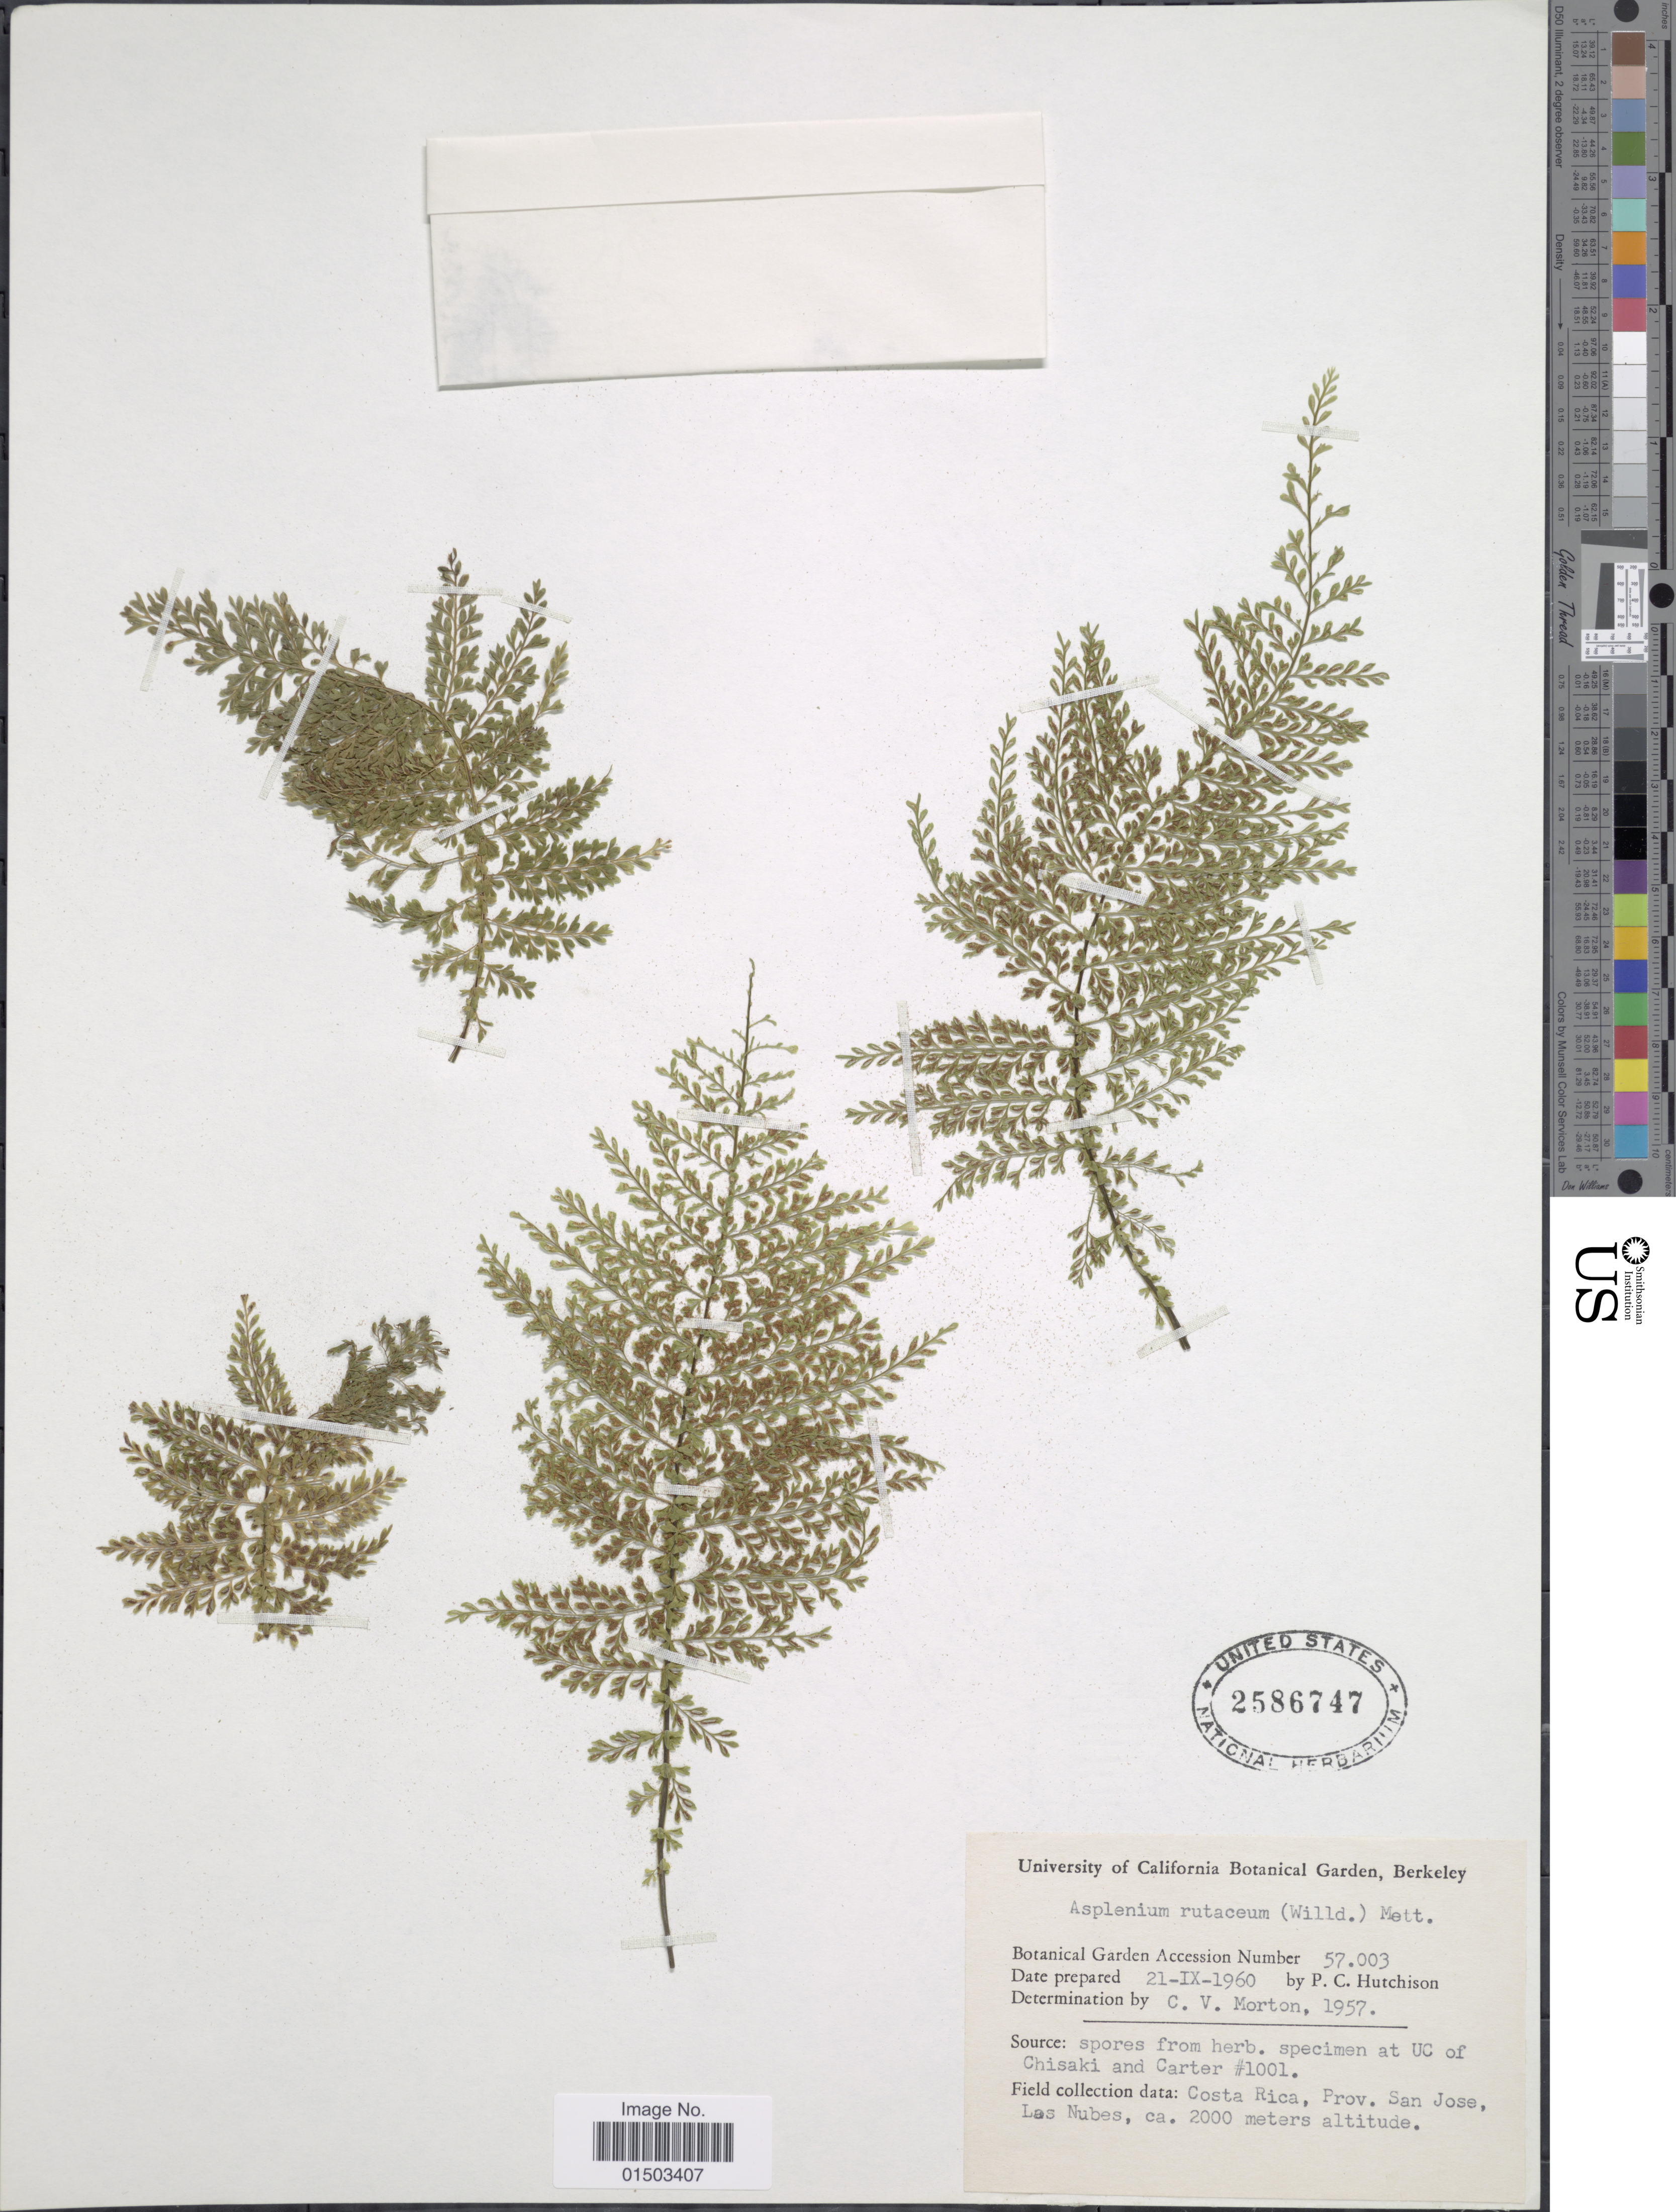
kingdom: Plantae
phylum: Tracheophyta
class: Polypodiopsida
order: Polypodiales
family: Aspleniaceae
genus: Asplenium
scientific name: Asplenium rutaceum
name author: (Willd.) Mett.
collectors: P. C. Hutchison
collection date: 1960-09-21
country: United States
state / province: California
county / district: Alameda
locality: University of California Botanical Garden, Berkeley, Botanical Accession Number 57.003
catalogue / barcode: US 2586747